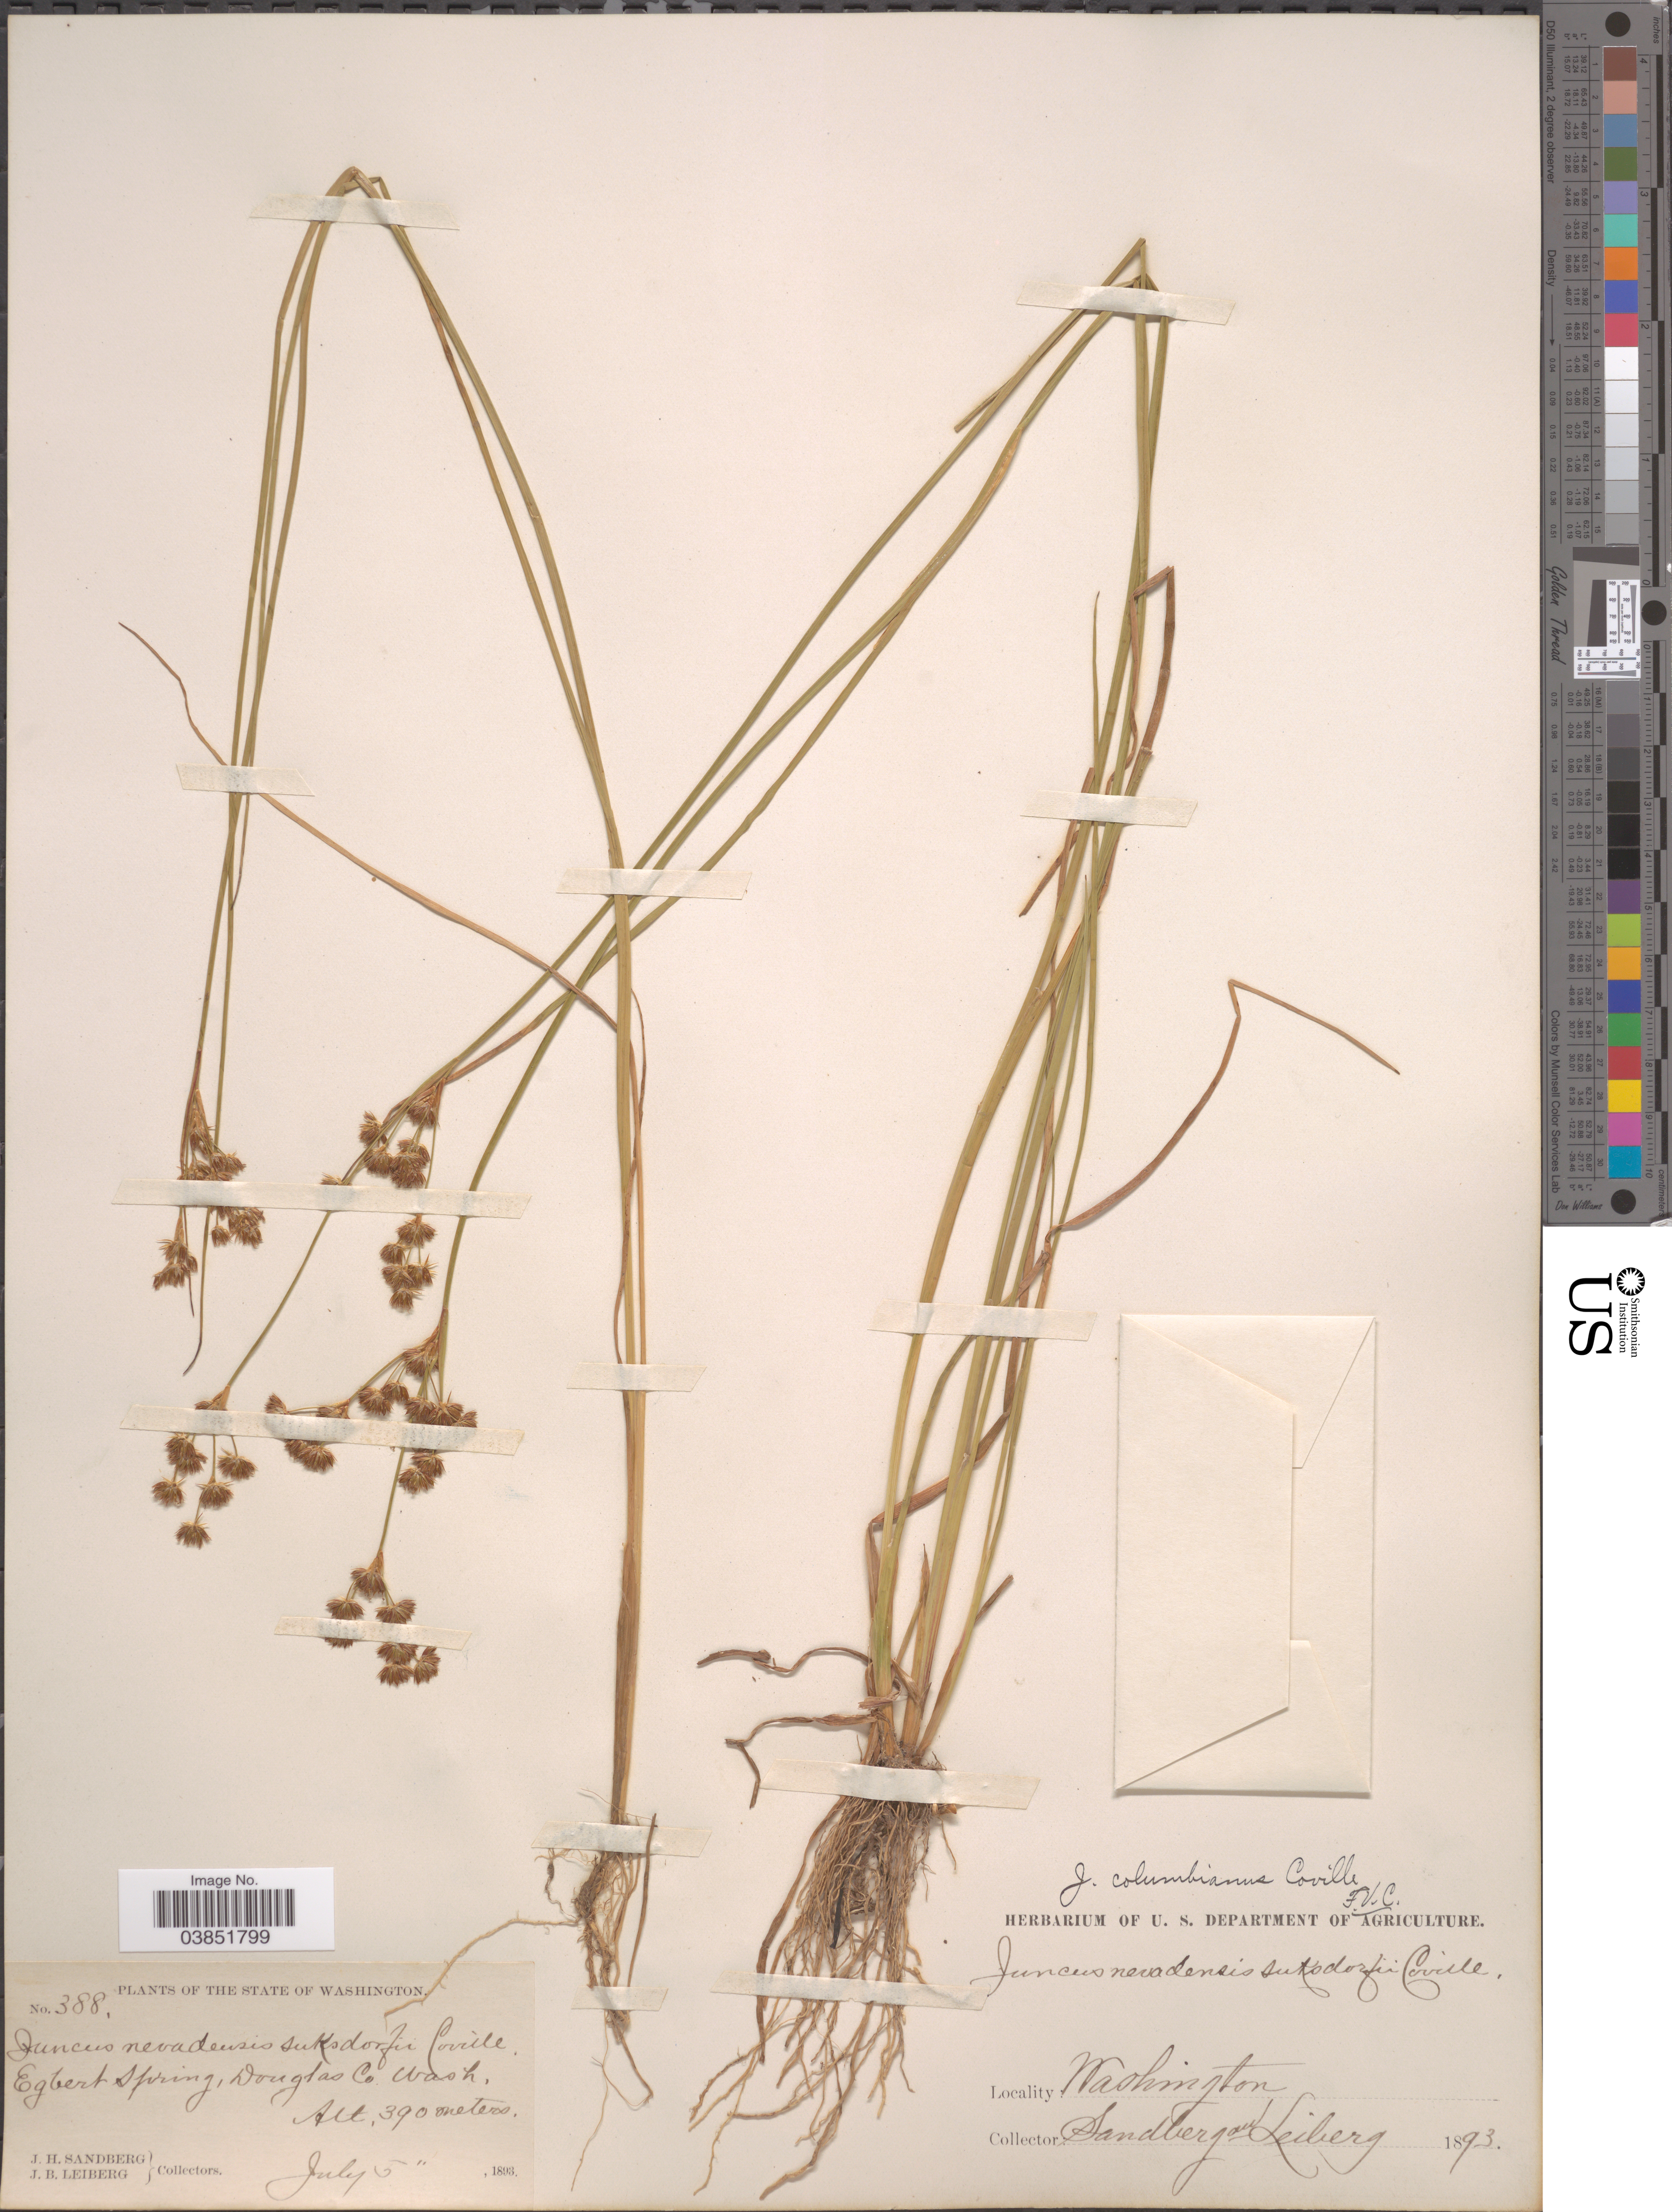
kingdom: Plantae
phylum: Tracheophyta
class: Liliopsida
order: Poales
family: Juncaceae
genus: Juncus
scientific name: Juncus columbianus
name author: Coville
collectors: J. H. Sandberg & J. B. Leiberg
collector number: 388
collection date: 1893-07-05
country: United States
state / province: Washington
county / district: Douglas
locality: Egbert Spring, Douglas Co.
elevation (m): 390